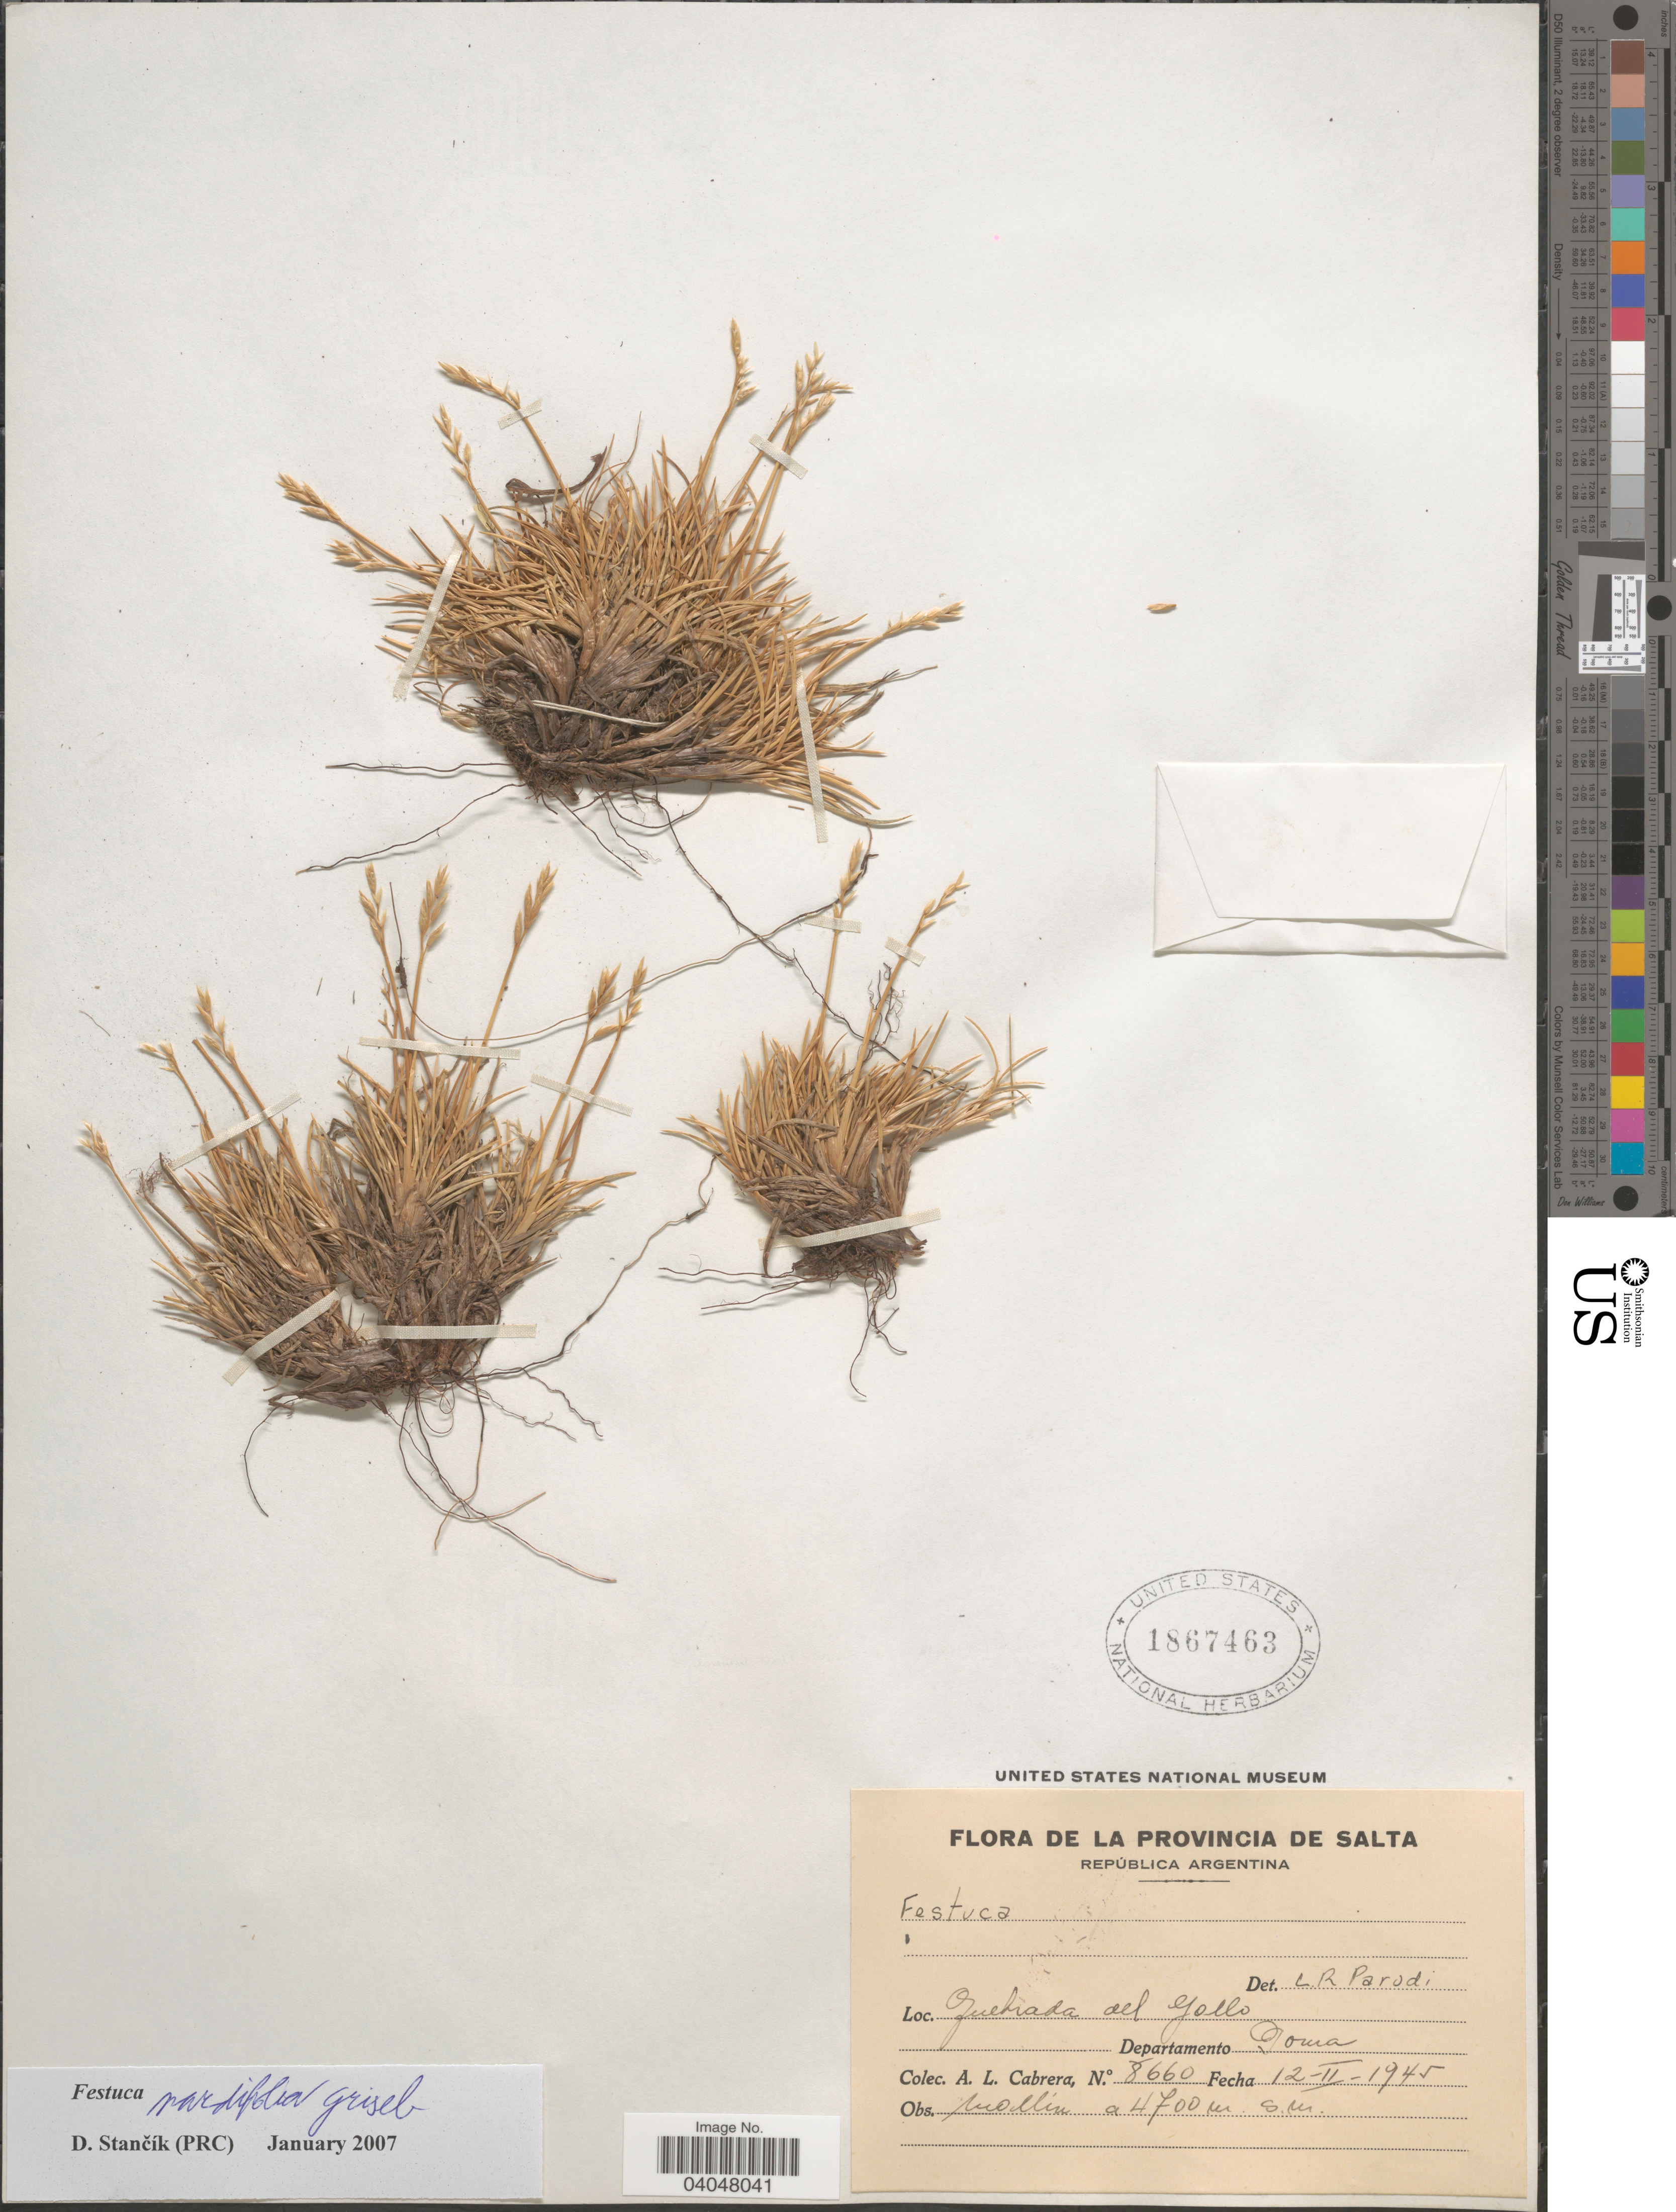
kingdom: Plantae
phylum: Tracheophyta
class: Liliopsida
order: Poales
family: Poaceae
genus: Festuca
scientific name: Festuca nardifolia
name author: Griseb.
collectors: A. L. Cabrera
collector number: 8660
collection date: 1945-02-12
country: Argentina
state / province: Salta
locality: Quebrada del Yollo. Departamento Toma.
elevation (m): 4700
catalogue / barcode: US 1867463